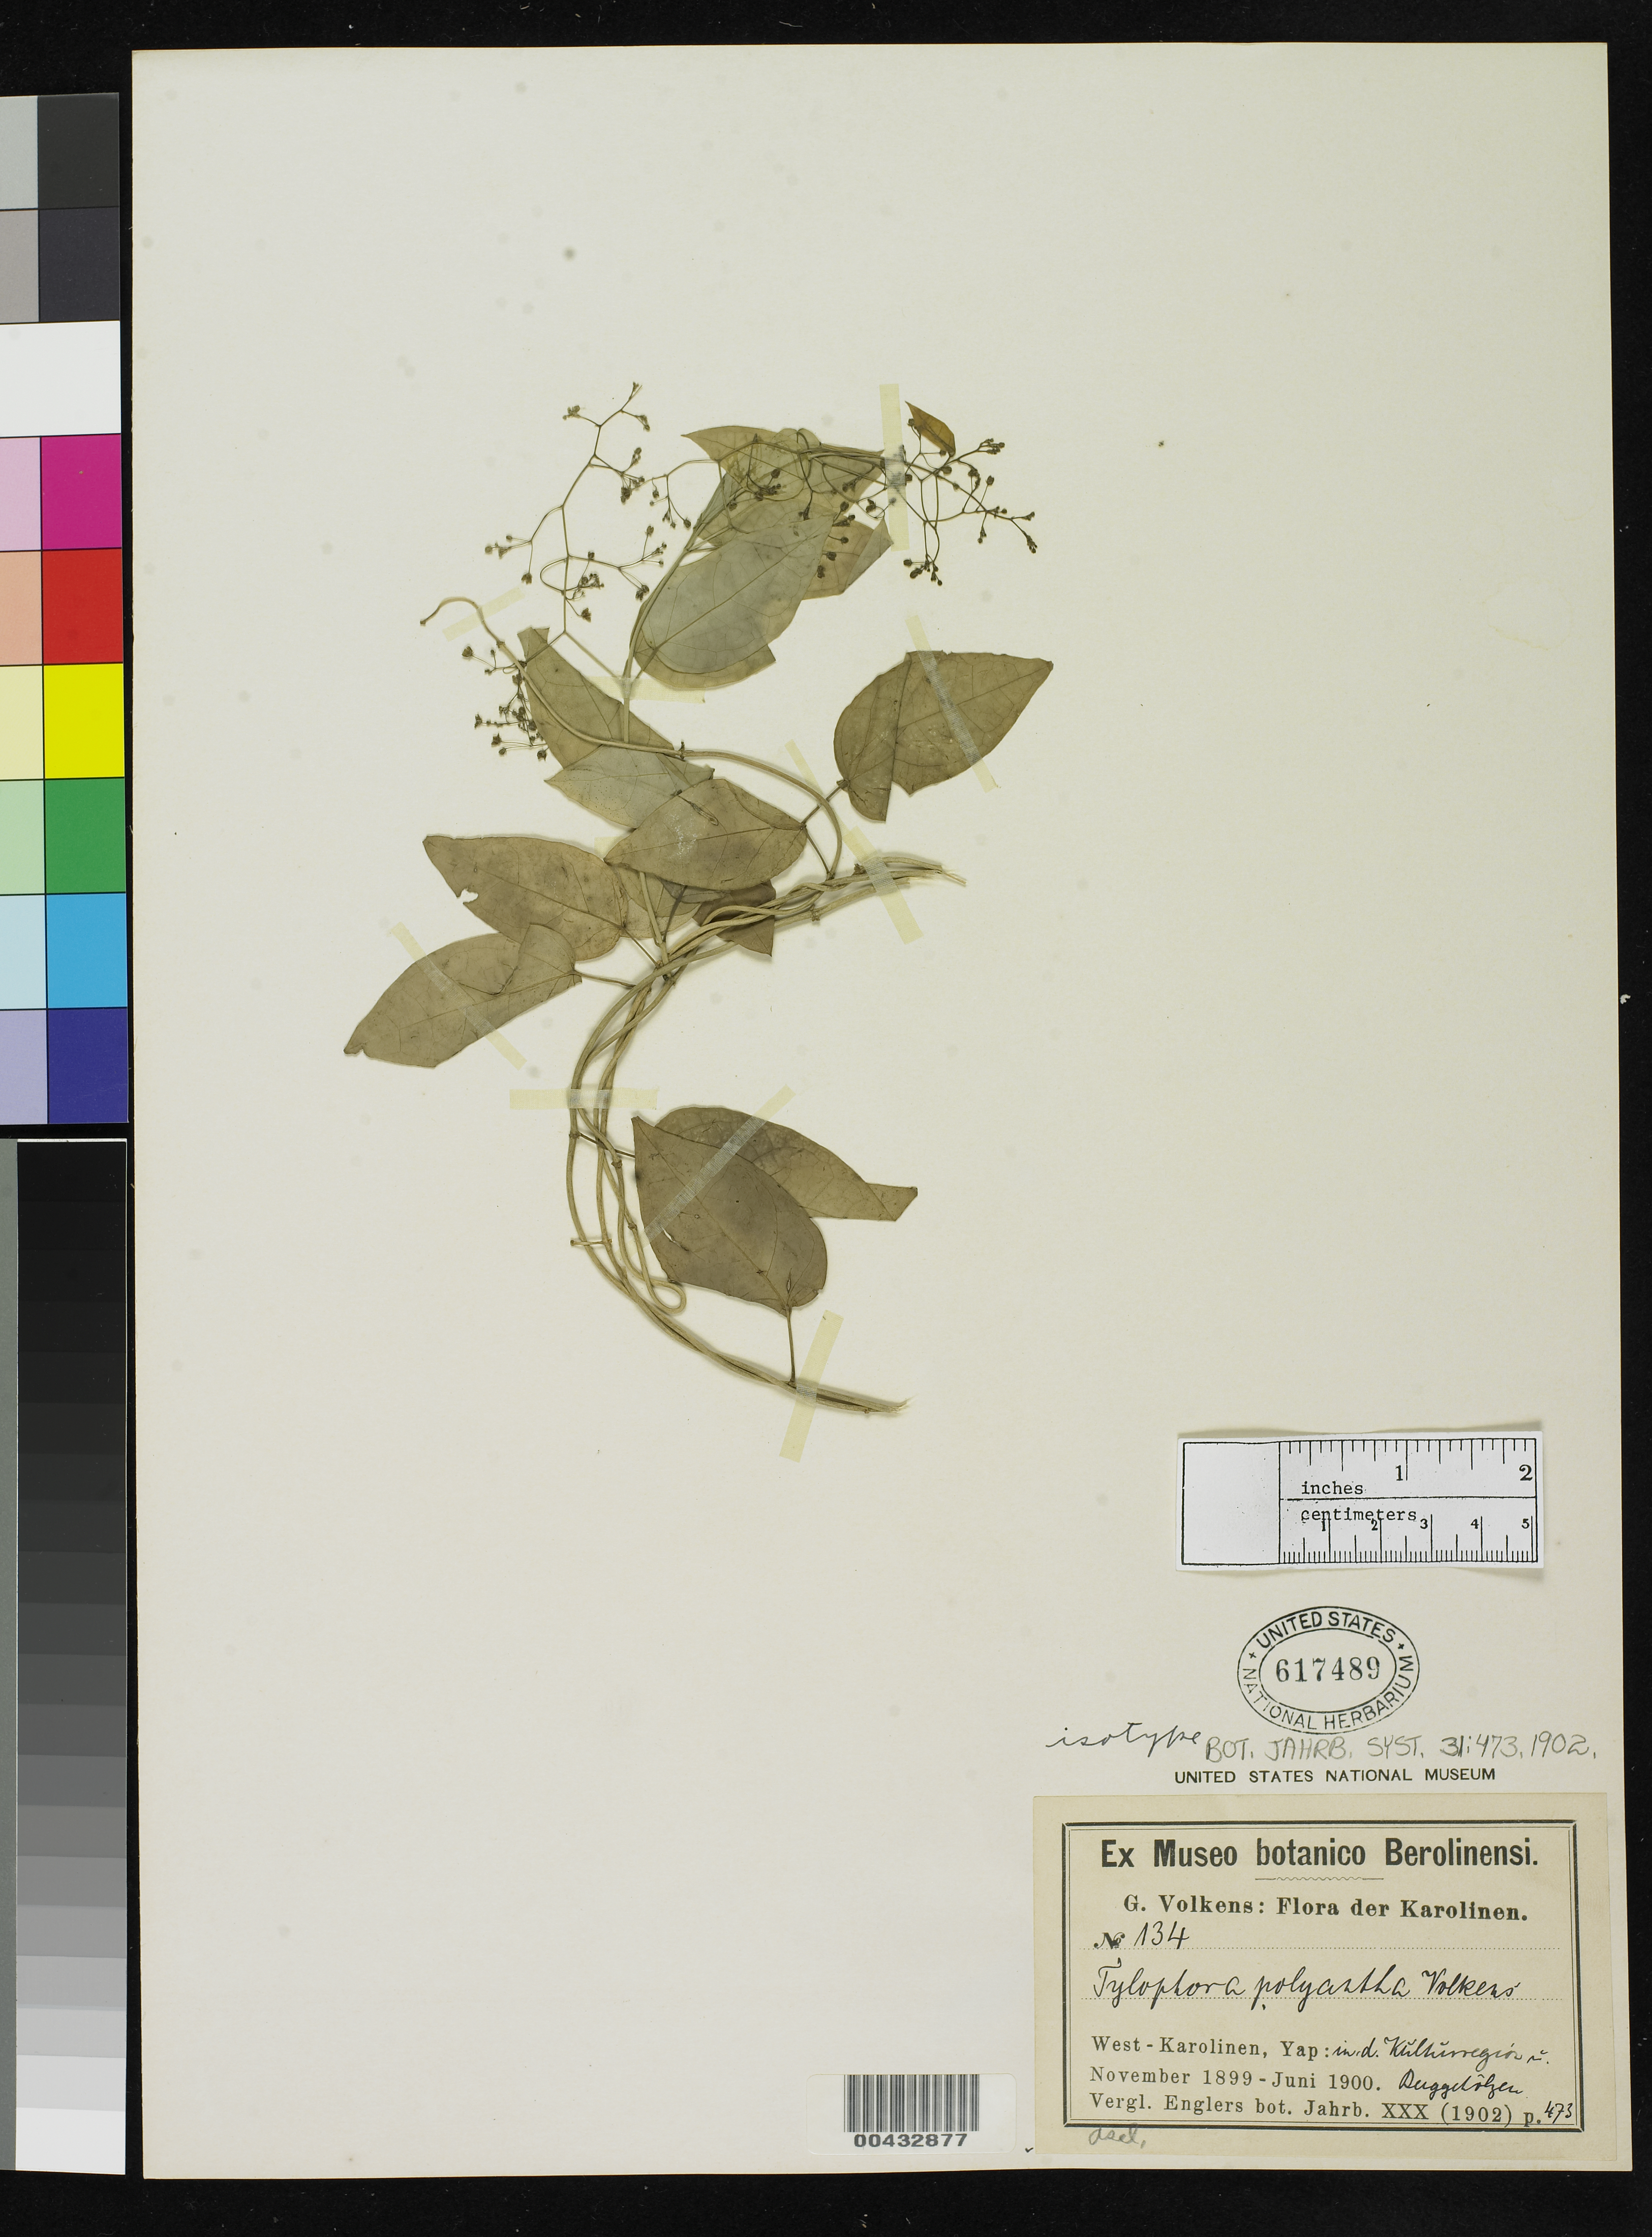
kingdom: Plantae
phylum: Tracheophyta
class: Magnoliopsida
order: Gentianales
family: Apocynaceae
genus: Tylophora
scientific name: Tylophora polyantha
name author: Volkens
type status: Isotype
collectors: G. Volkens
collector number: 134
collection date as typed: Nov 1899 to -- Jun 1900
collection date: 1899-11/1900-06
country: Micronesia, Federated States of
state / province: Yap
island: Yap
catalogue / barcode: US 617480